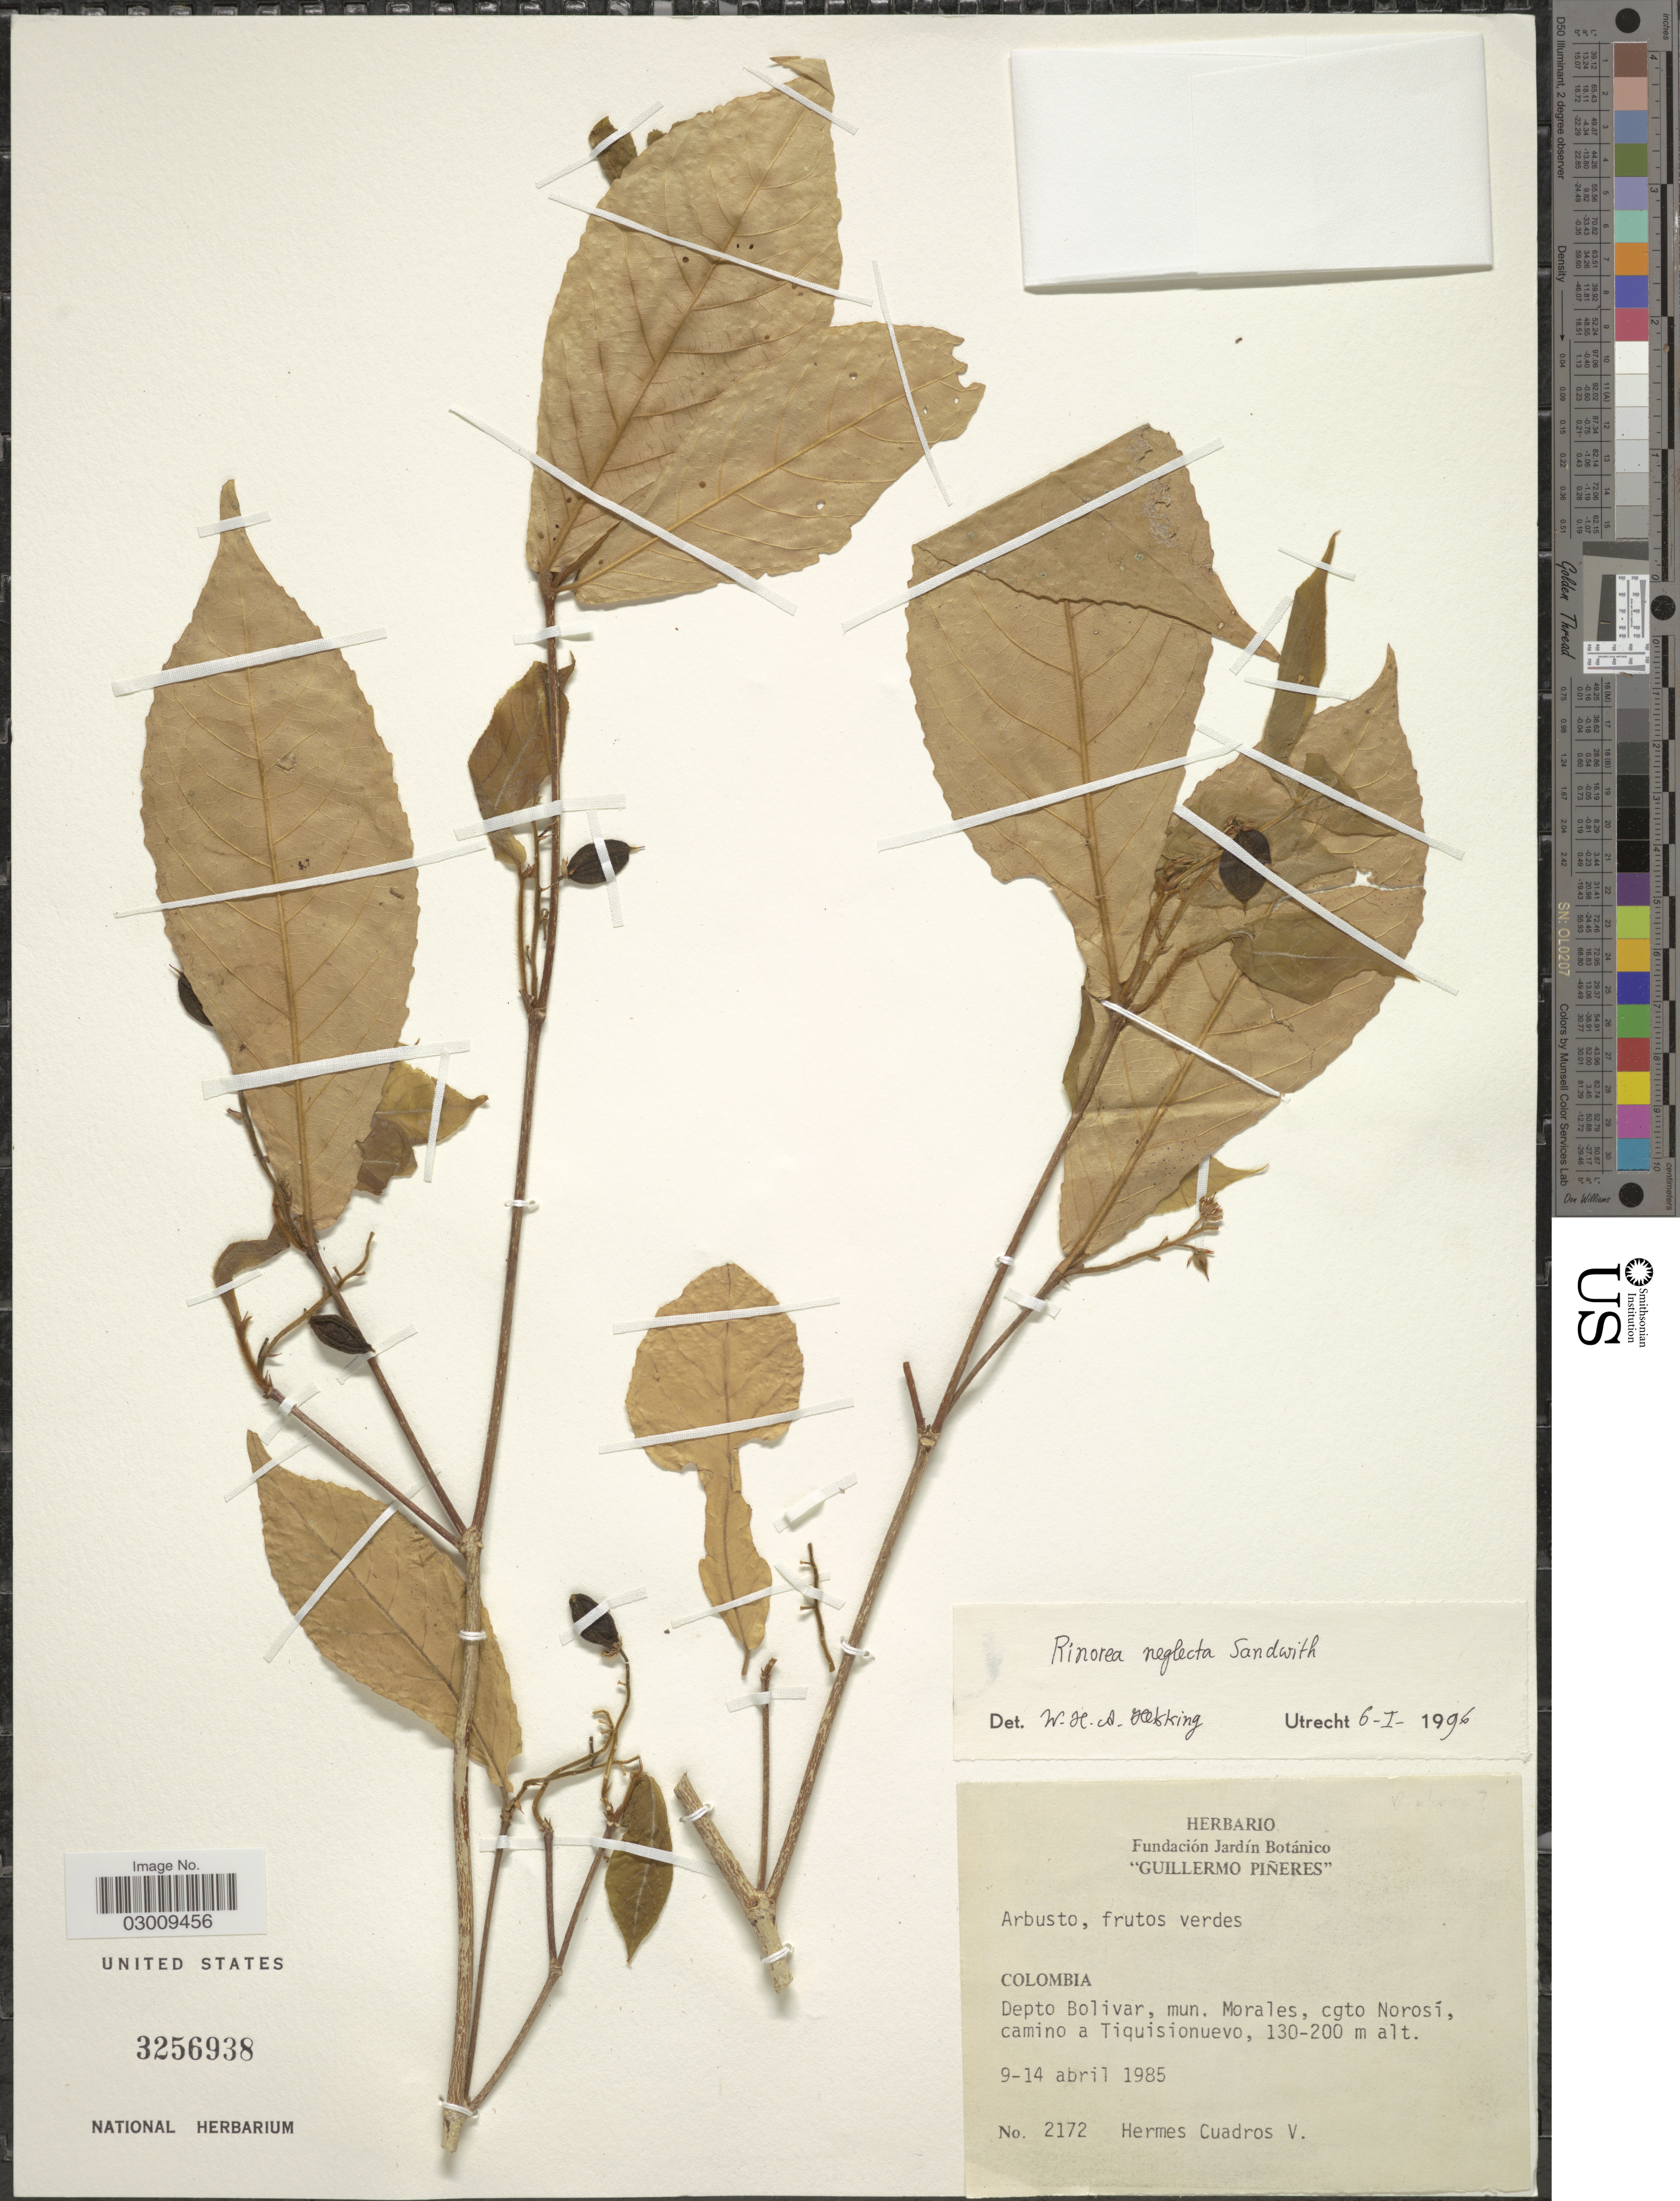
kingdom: Plantae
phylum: Tracheophyta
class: Magnoliopsida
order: Malpighiales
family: Violaceae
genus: Rinorea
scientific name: Rinorea sylvatica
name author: (Seem.) Kuntze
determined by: Hoyos-Gomez, S. E.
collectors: H. Cuadros V.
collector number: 2172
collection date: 1985-04-09/1985-04-14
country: Colombia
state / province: Bolívar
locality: Depto Bolivar, mun. Morales, cgto Norosí, camino a Tiquisionuevo.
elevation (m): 130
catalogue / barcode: US 3256938